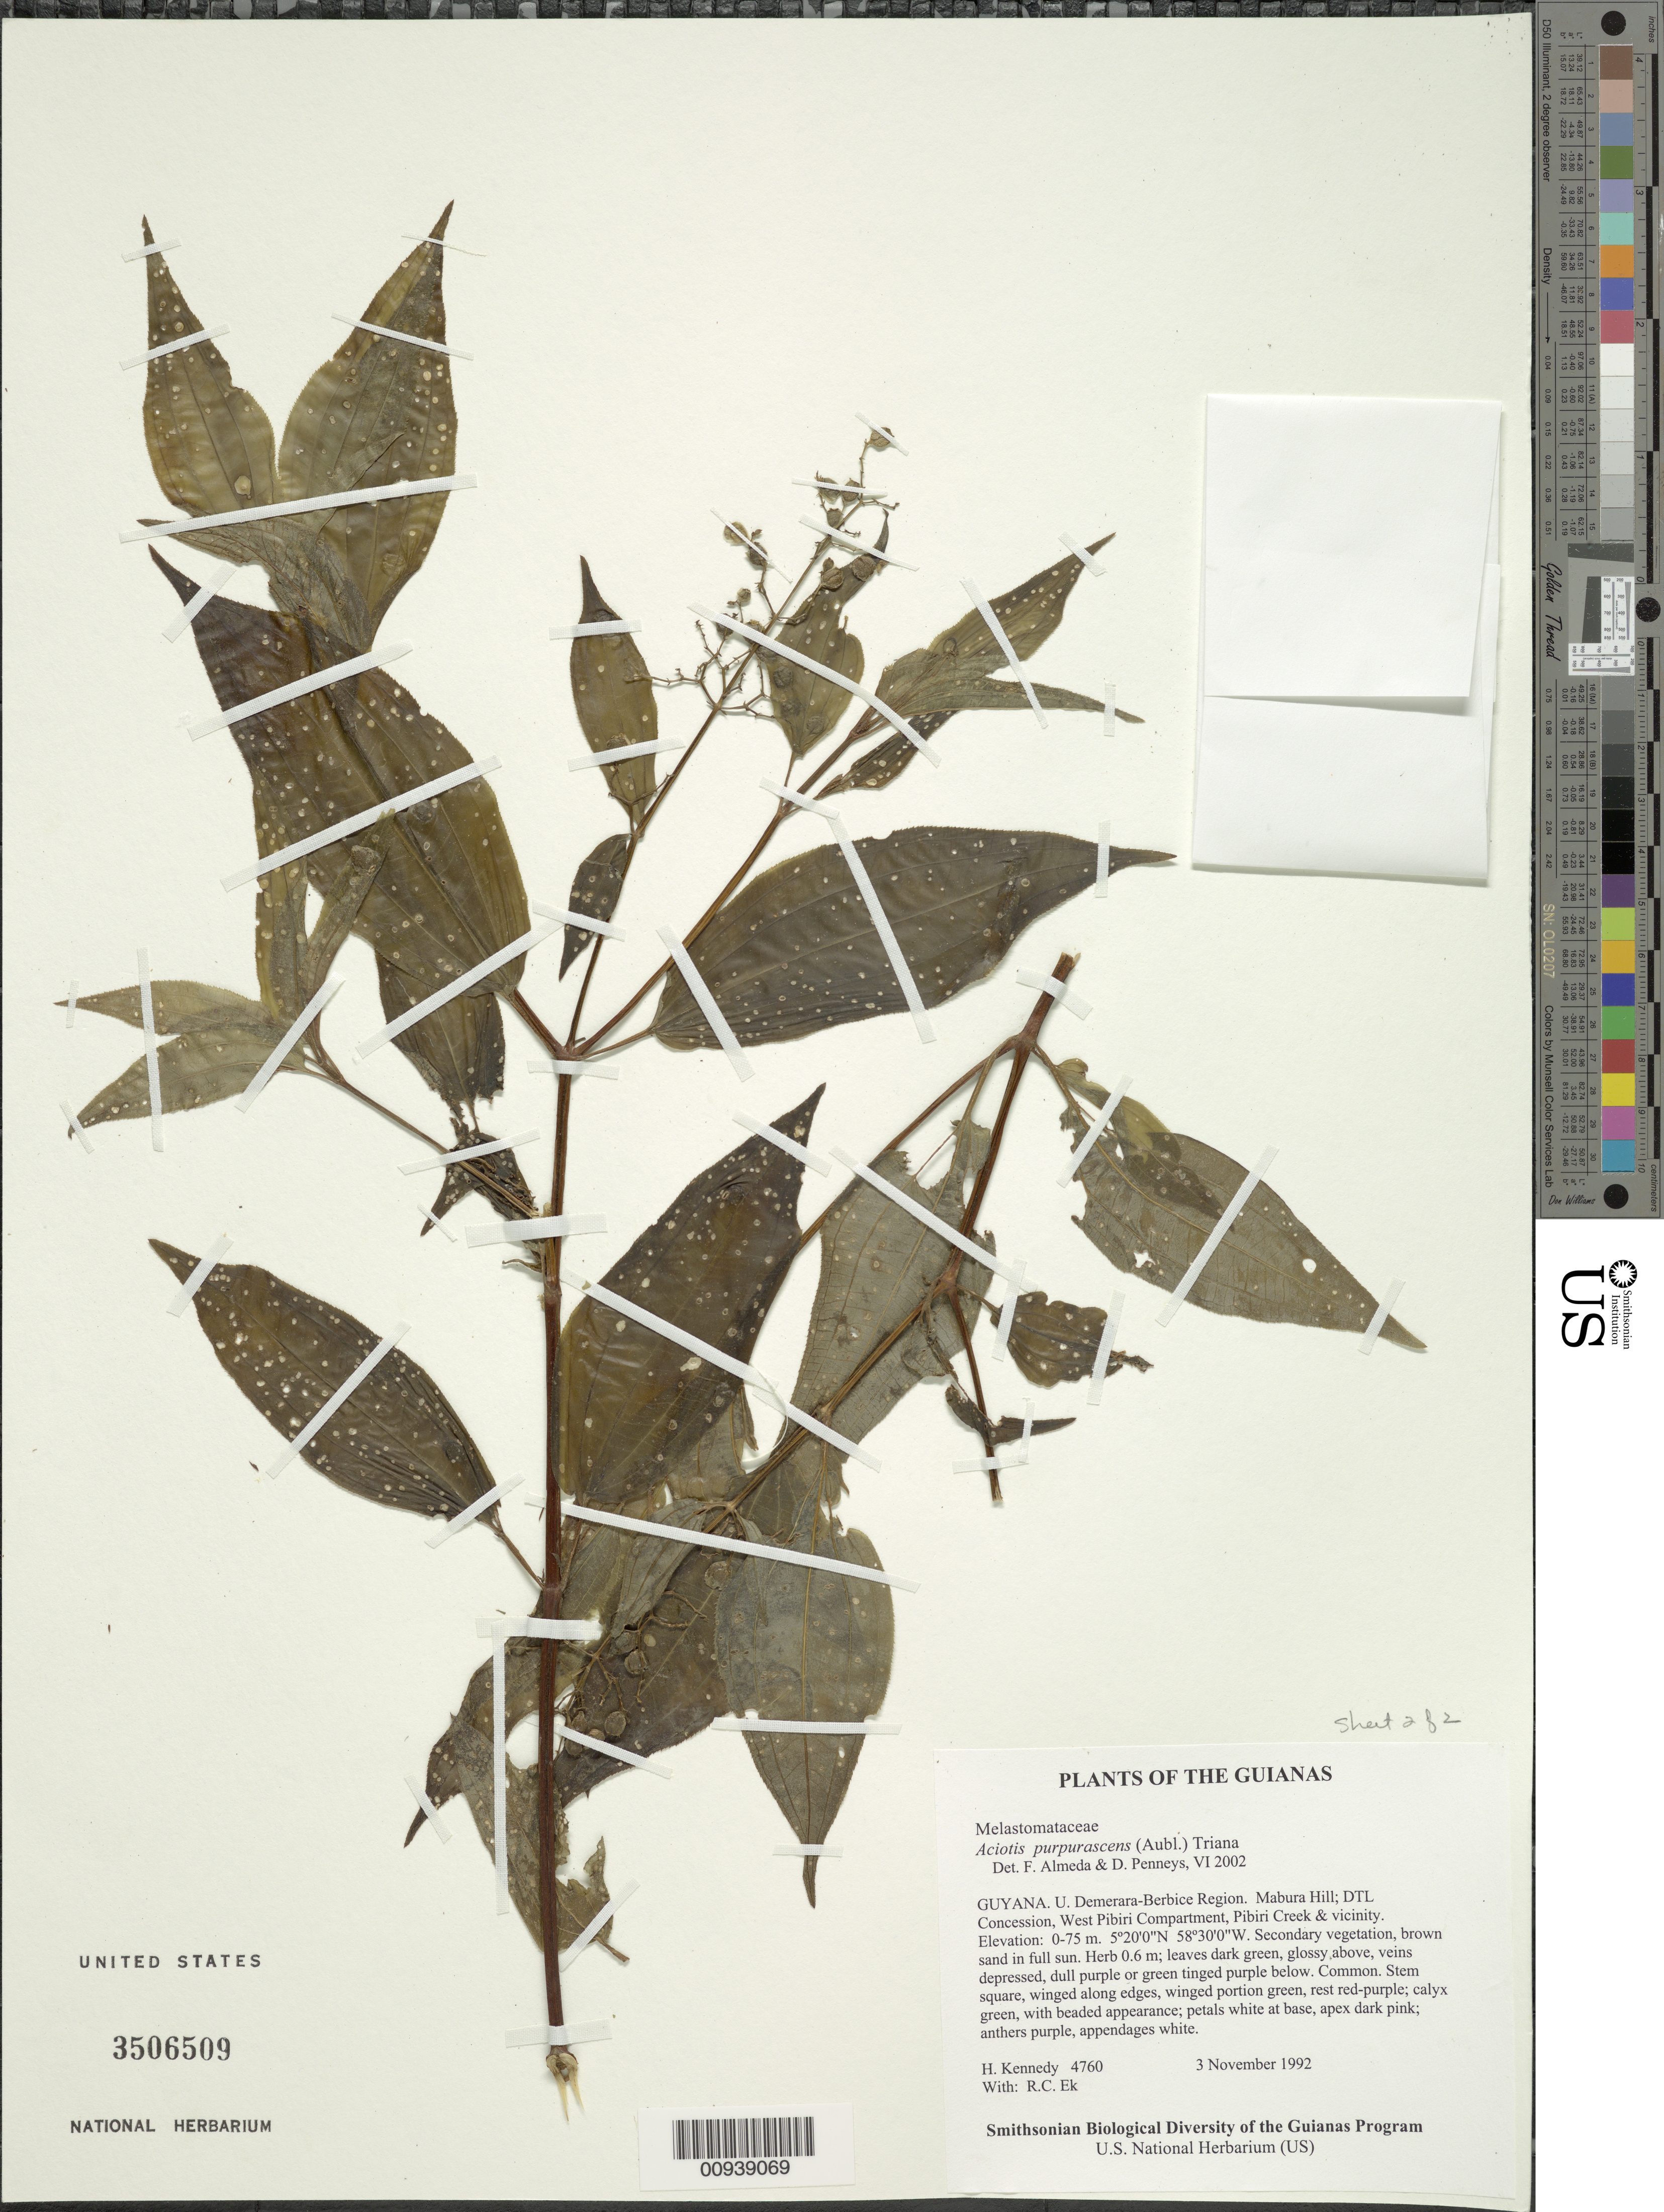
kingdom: Plantae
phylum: Tracheophyta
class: Magnoliopsida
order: Myrtales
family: Melastomataceae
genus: Aciotis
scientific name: Aciotis purpurascens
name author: (Aubl.) Triana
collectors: H. Kennedy & R. C. Ek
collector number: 4760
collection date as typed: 3 November 1992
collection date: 1992-11-03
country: Guyana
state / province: U. Demerara-Berbice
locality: Mabura Hill; DTL Concession, West Pibiri Compartment, Pibiri Creek & vicinity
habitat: Secondary vegetation, brown sand in full sun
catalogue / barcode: US 3506509